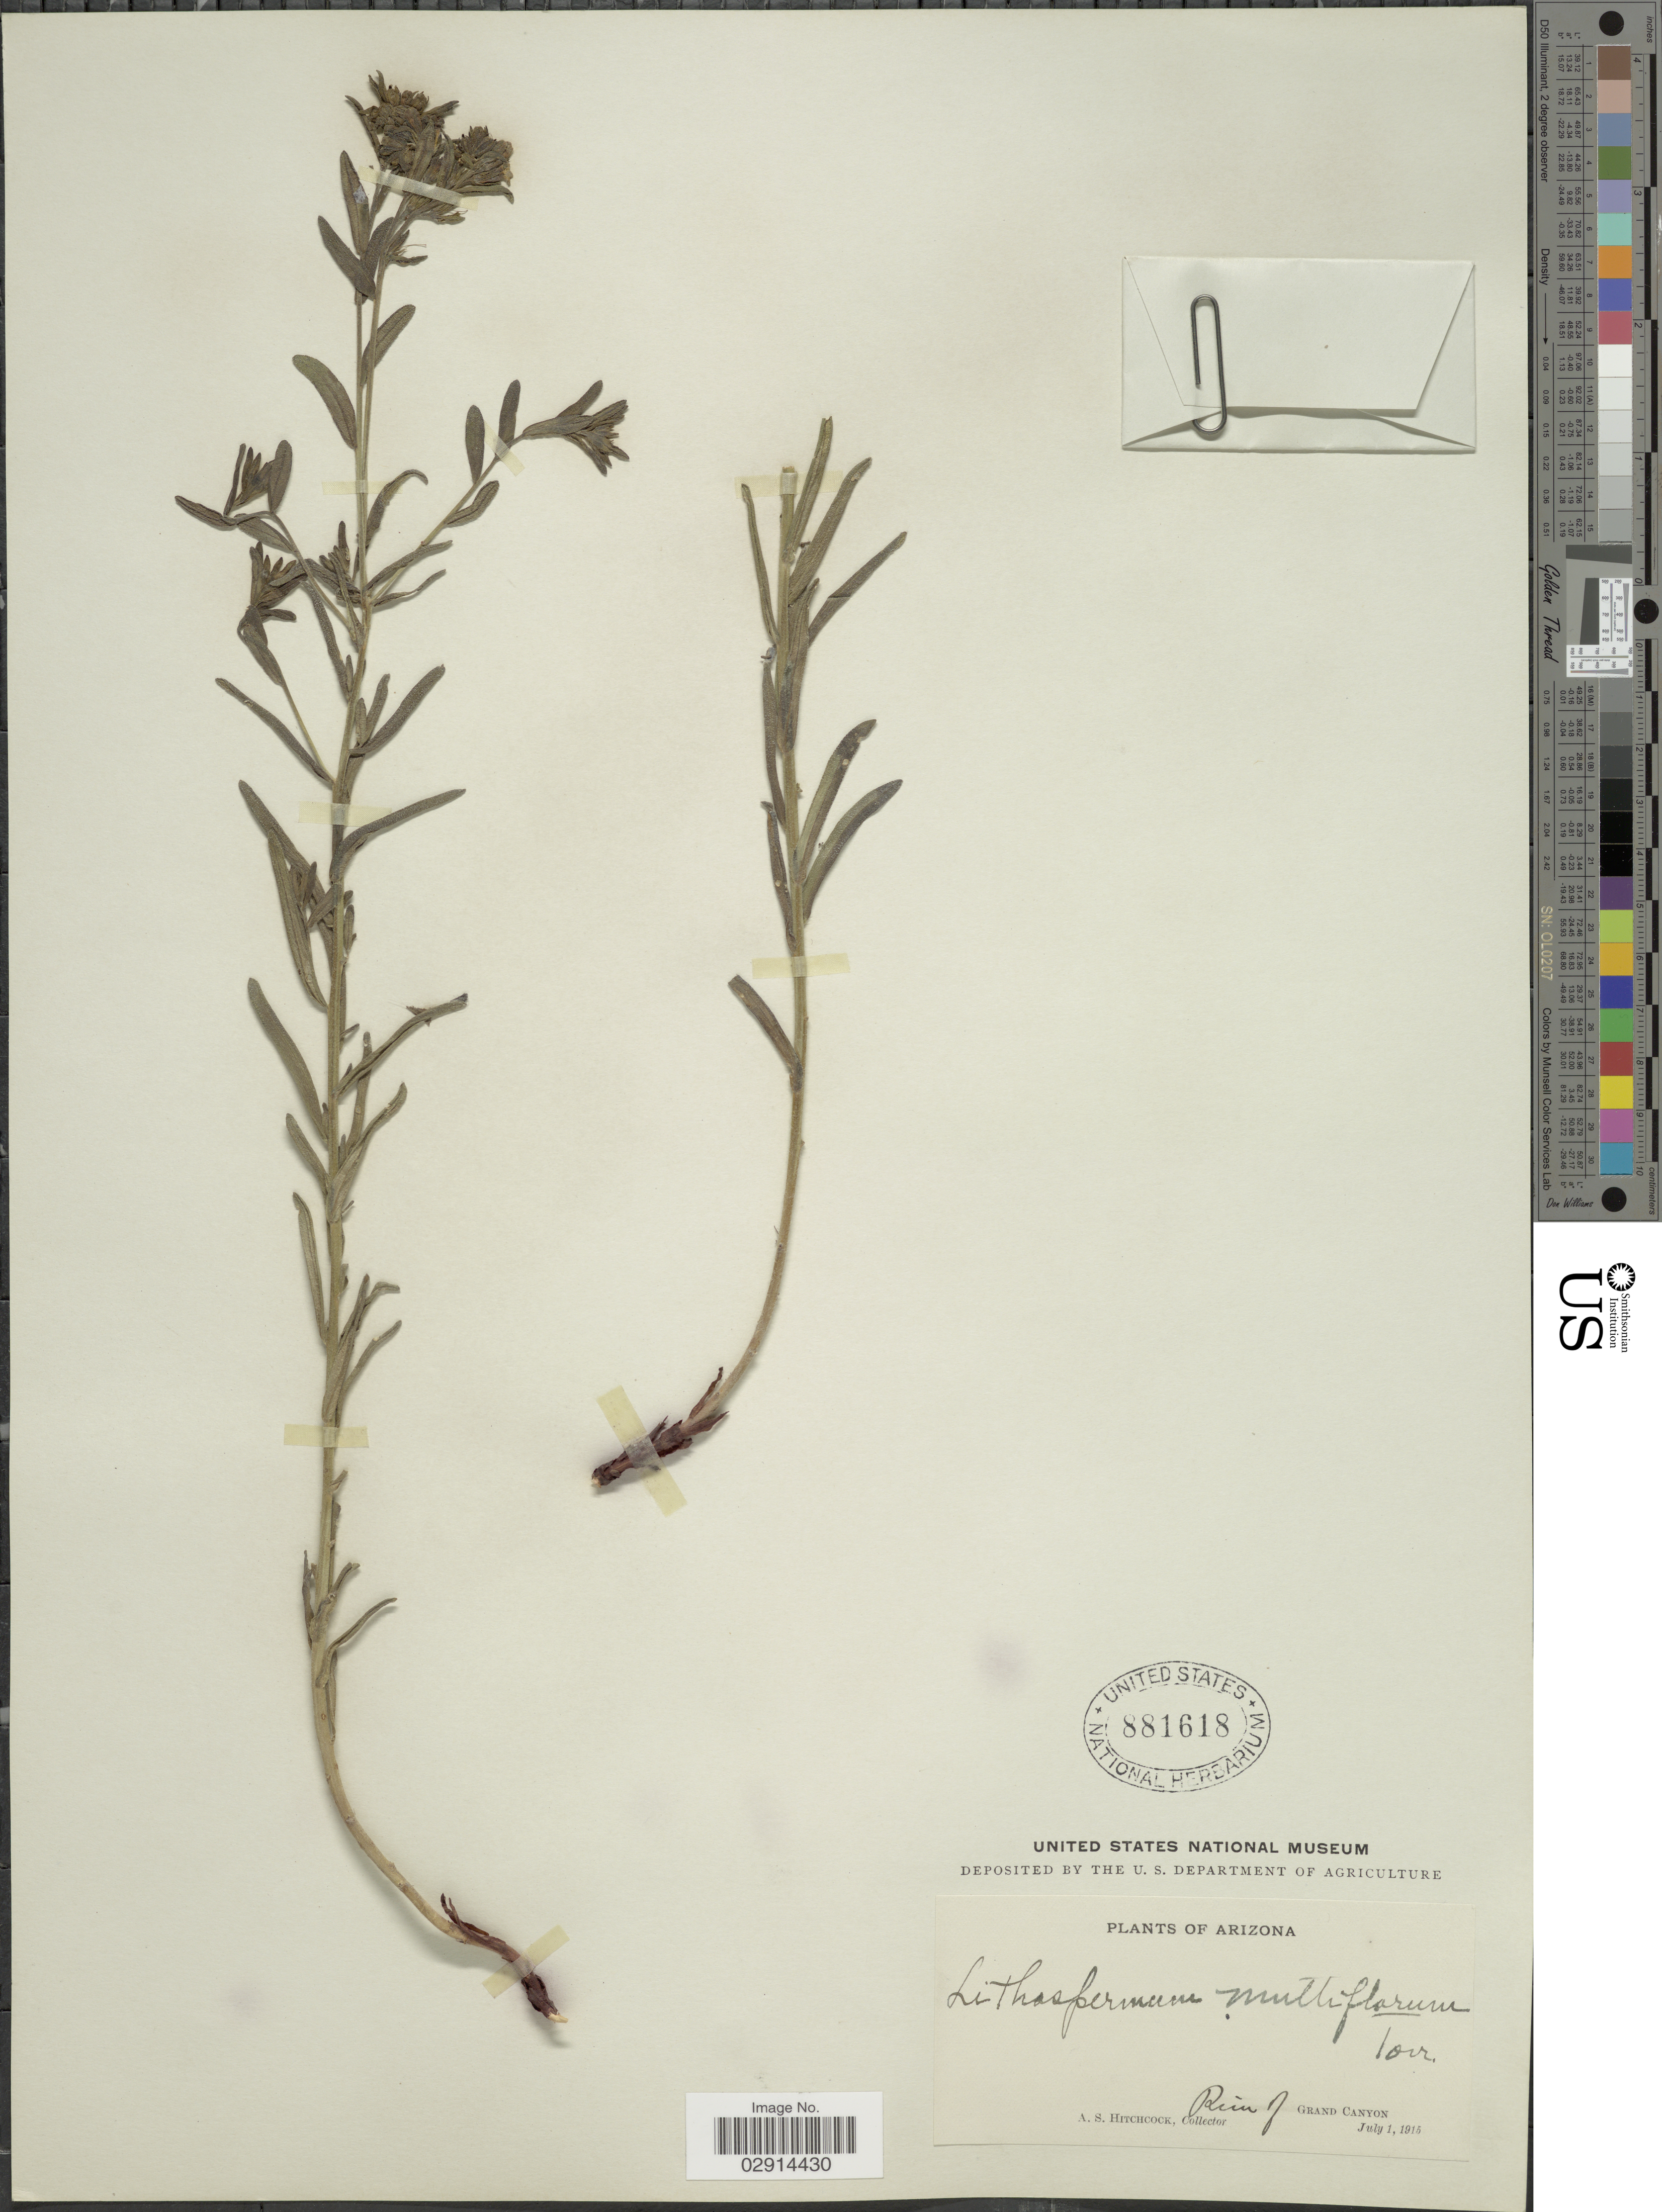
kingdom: Plantae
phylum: Tracheophyta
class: Magnoliopsida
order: Boraginales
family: Boraginaceae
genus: Lithospermum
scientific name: Lithospermum multiflorum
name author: Torr. ex A. Gray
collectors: A. S. Hitchcock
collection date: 1915-07-01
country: United States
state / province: Arizona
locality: Rim of Grand Canyon.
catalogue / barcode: US 881618